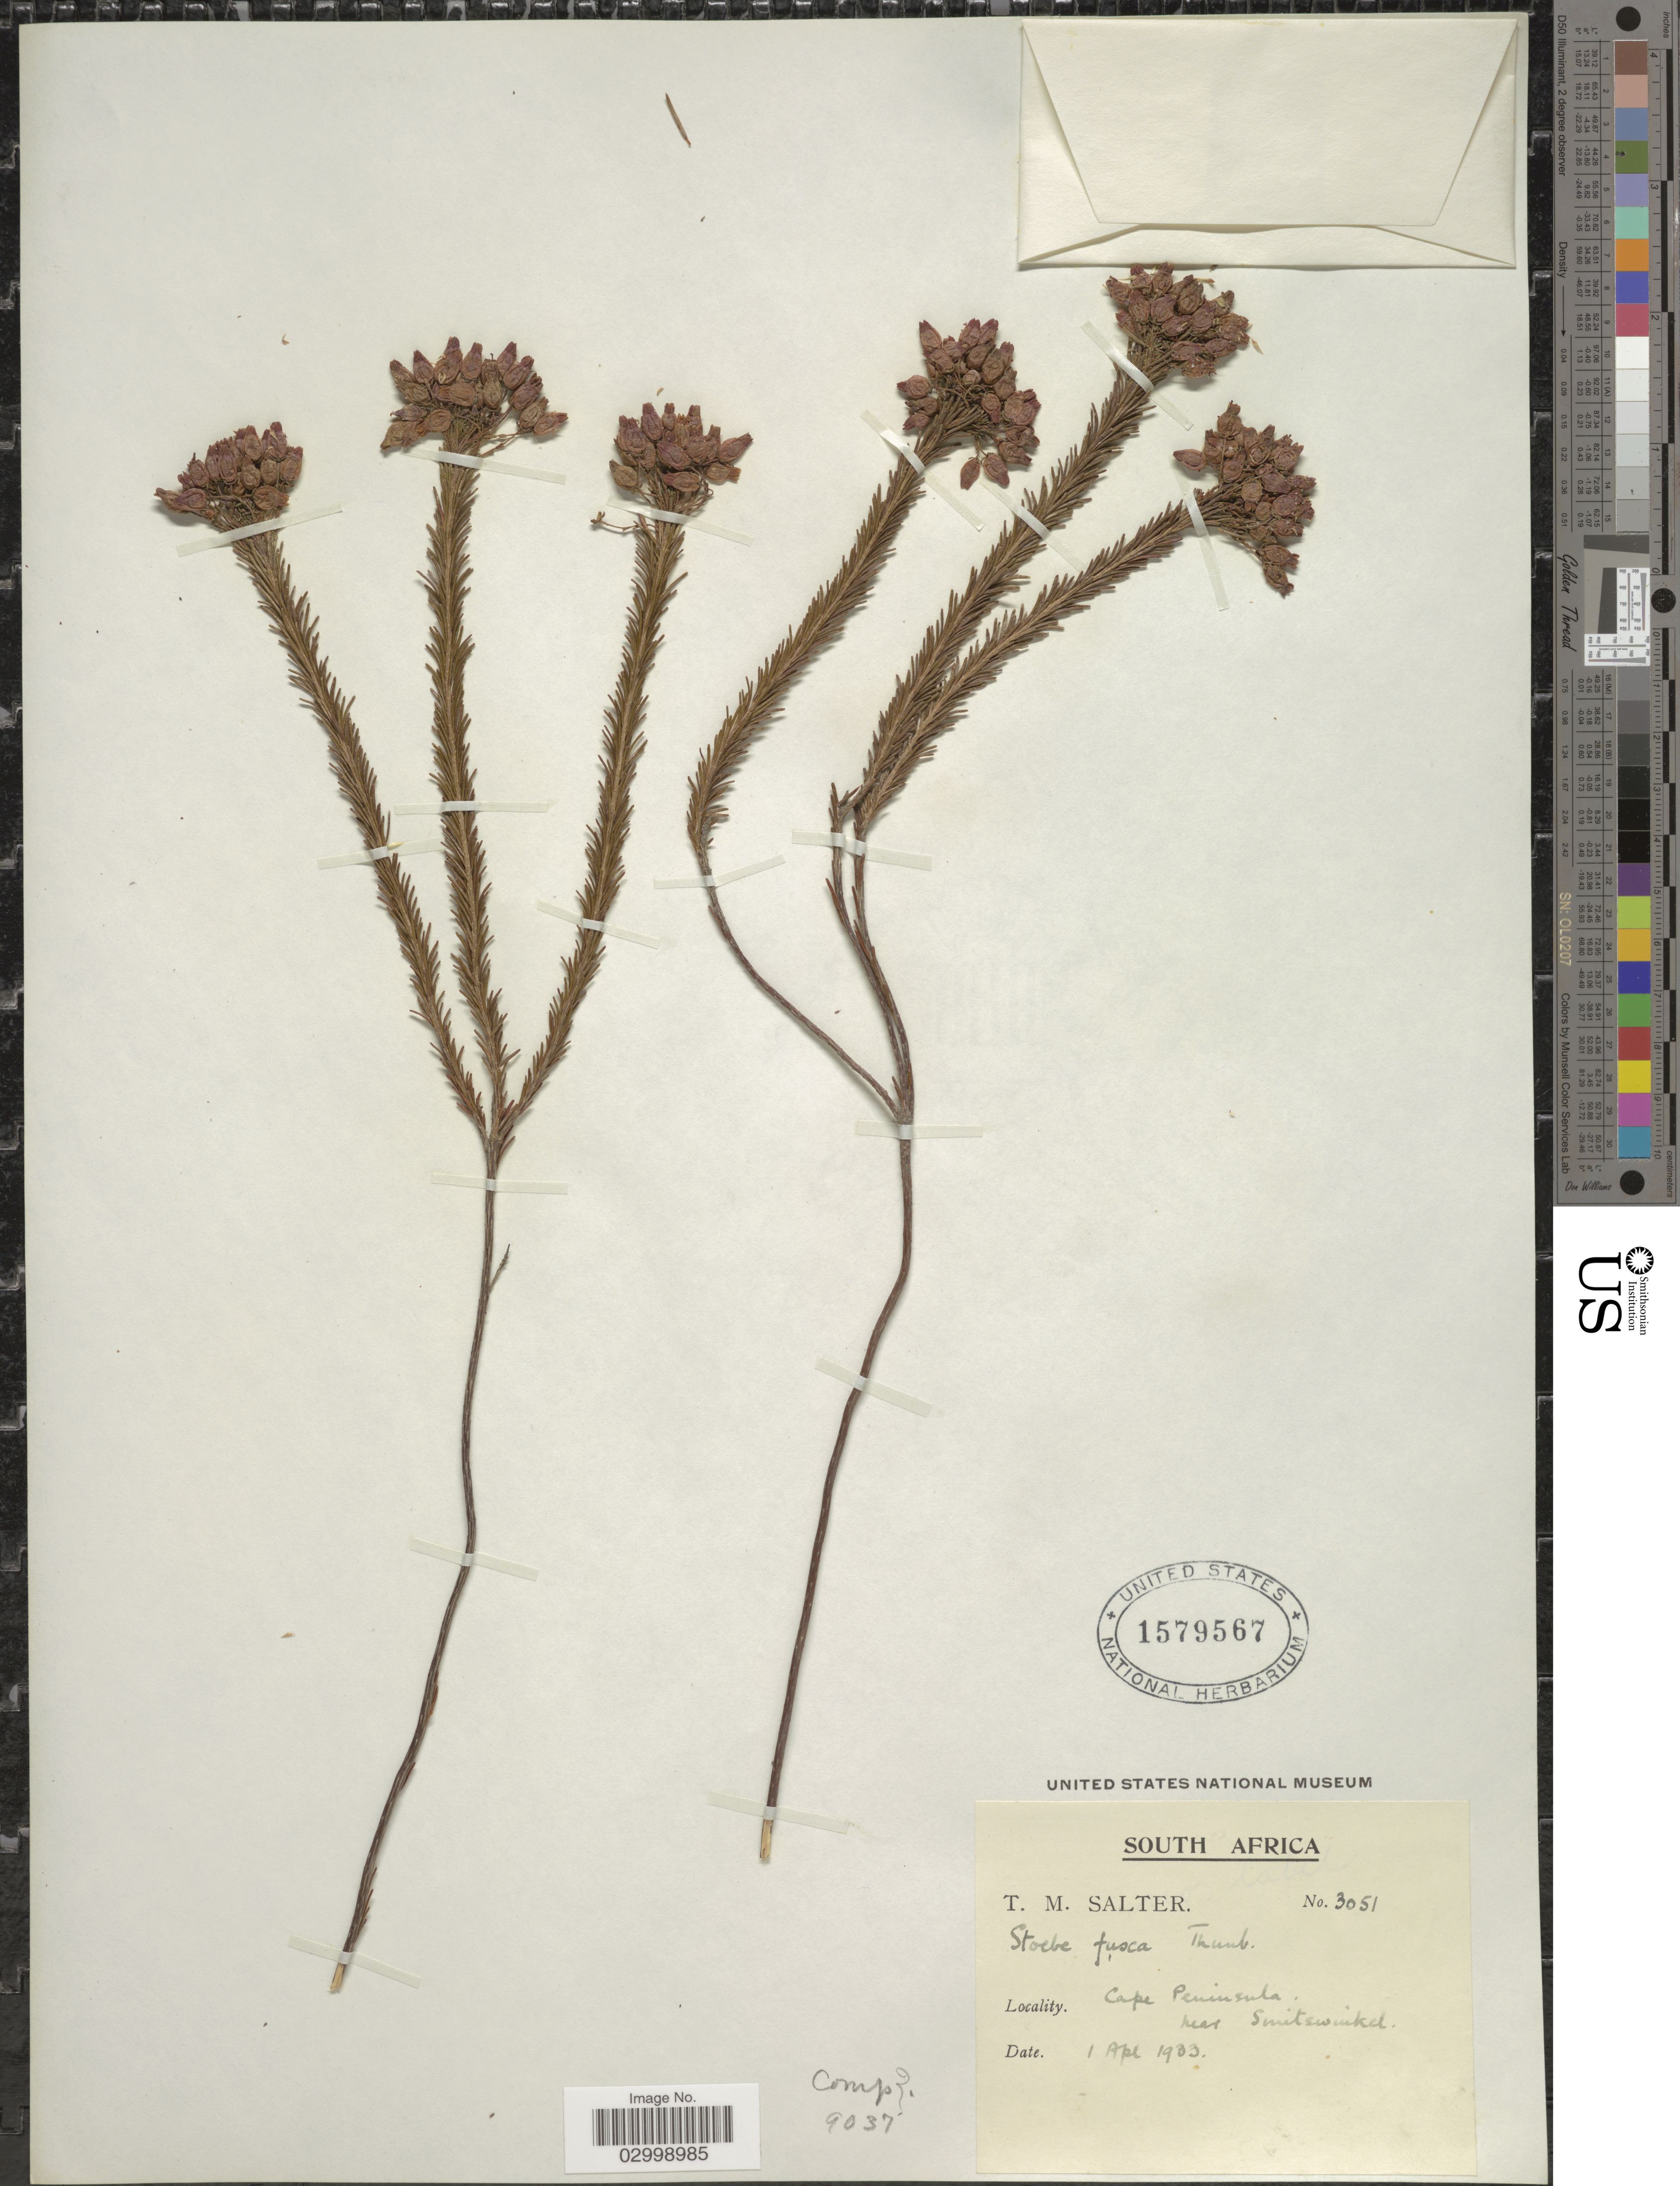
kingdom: Plantae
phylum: Tracheophyta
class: Magnoliopsida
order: Ericales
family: Ericaceae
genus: Erica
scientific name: Erica sp.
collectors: T. Salter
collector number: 3051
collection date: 1933-04-01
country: South Africa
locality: Cape Peninsula, near Smitswinkel.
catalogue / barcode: US 1579567